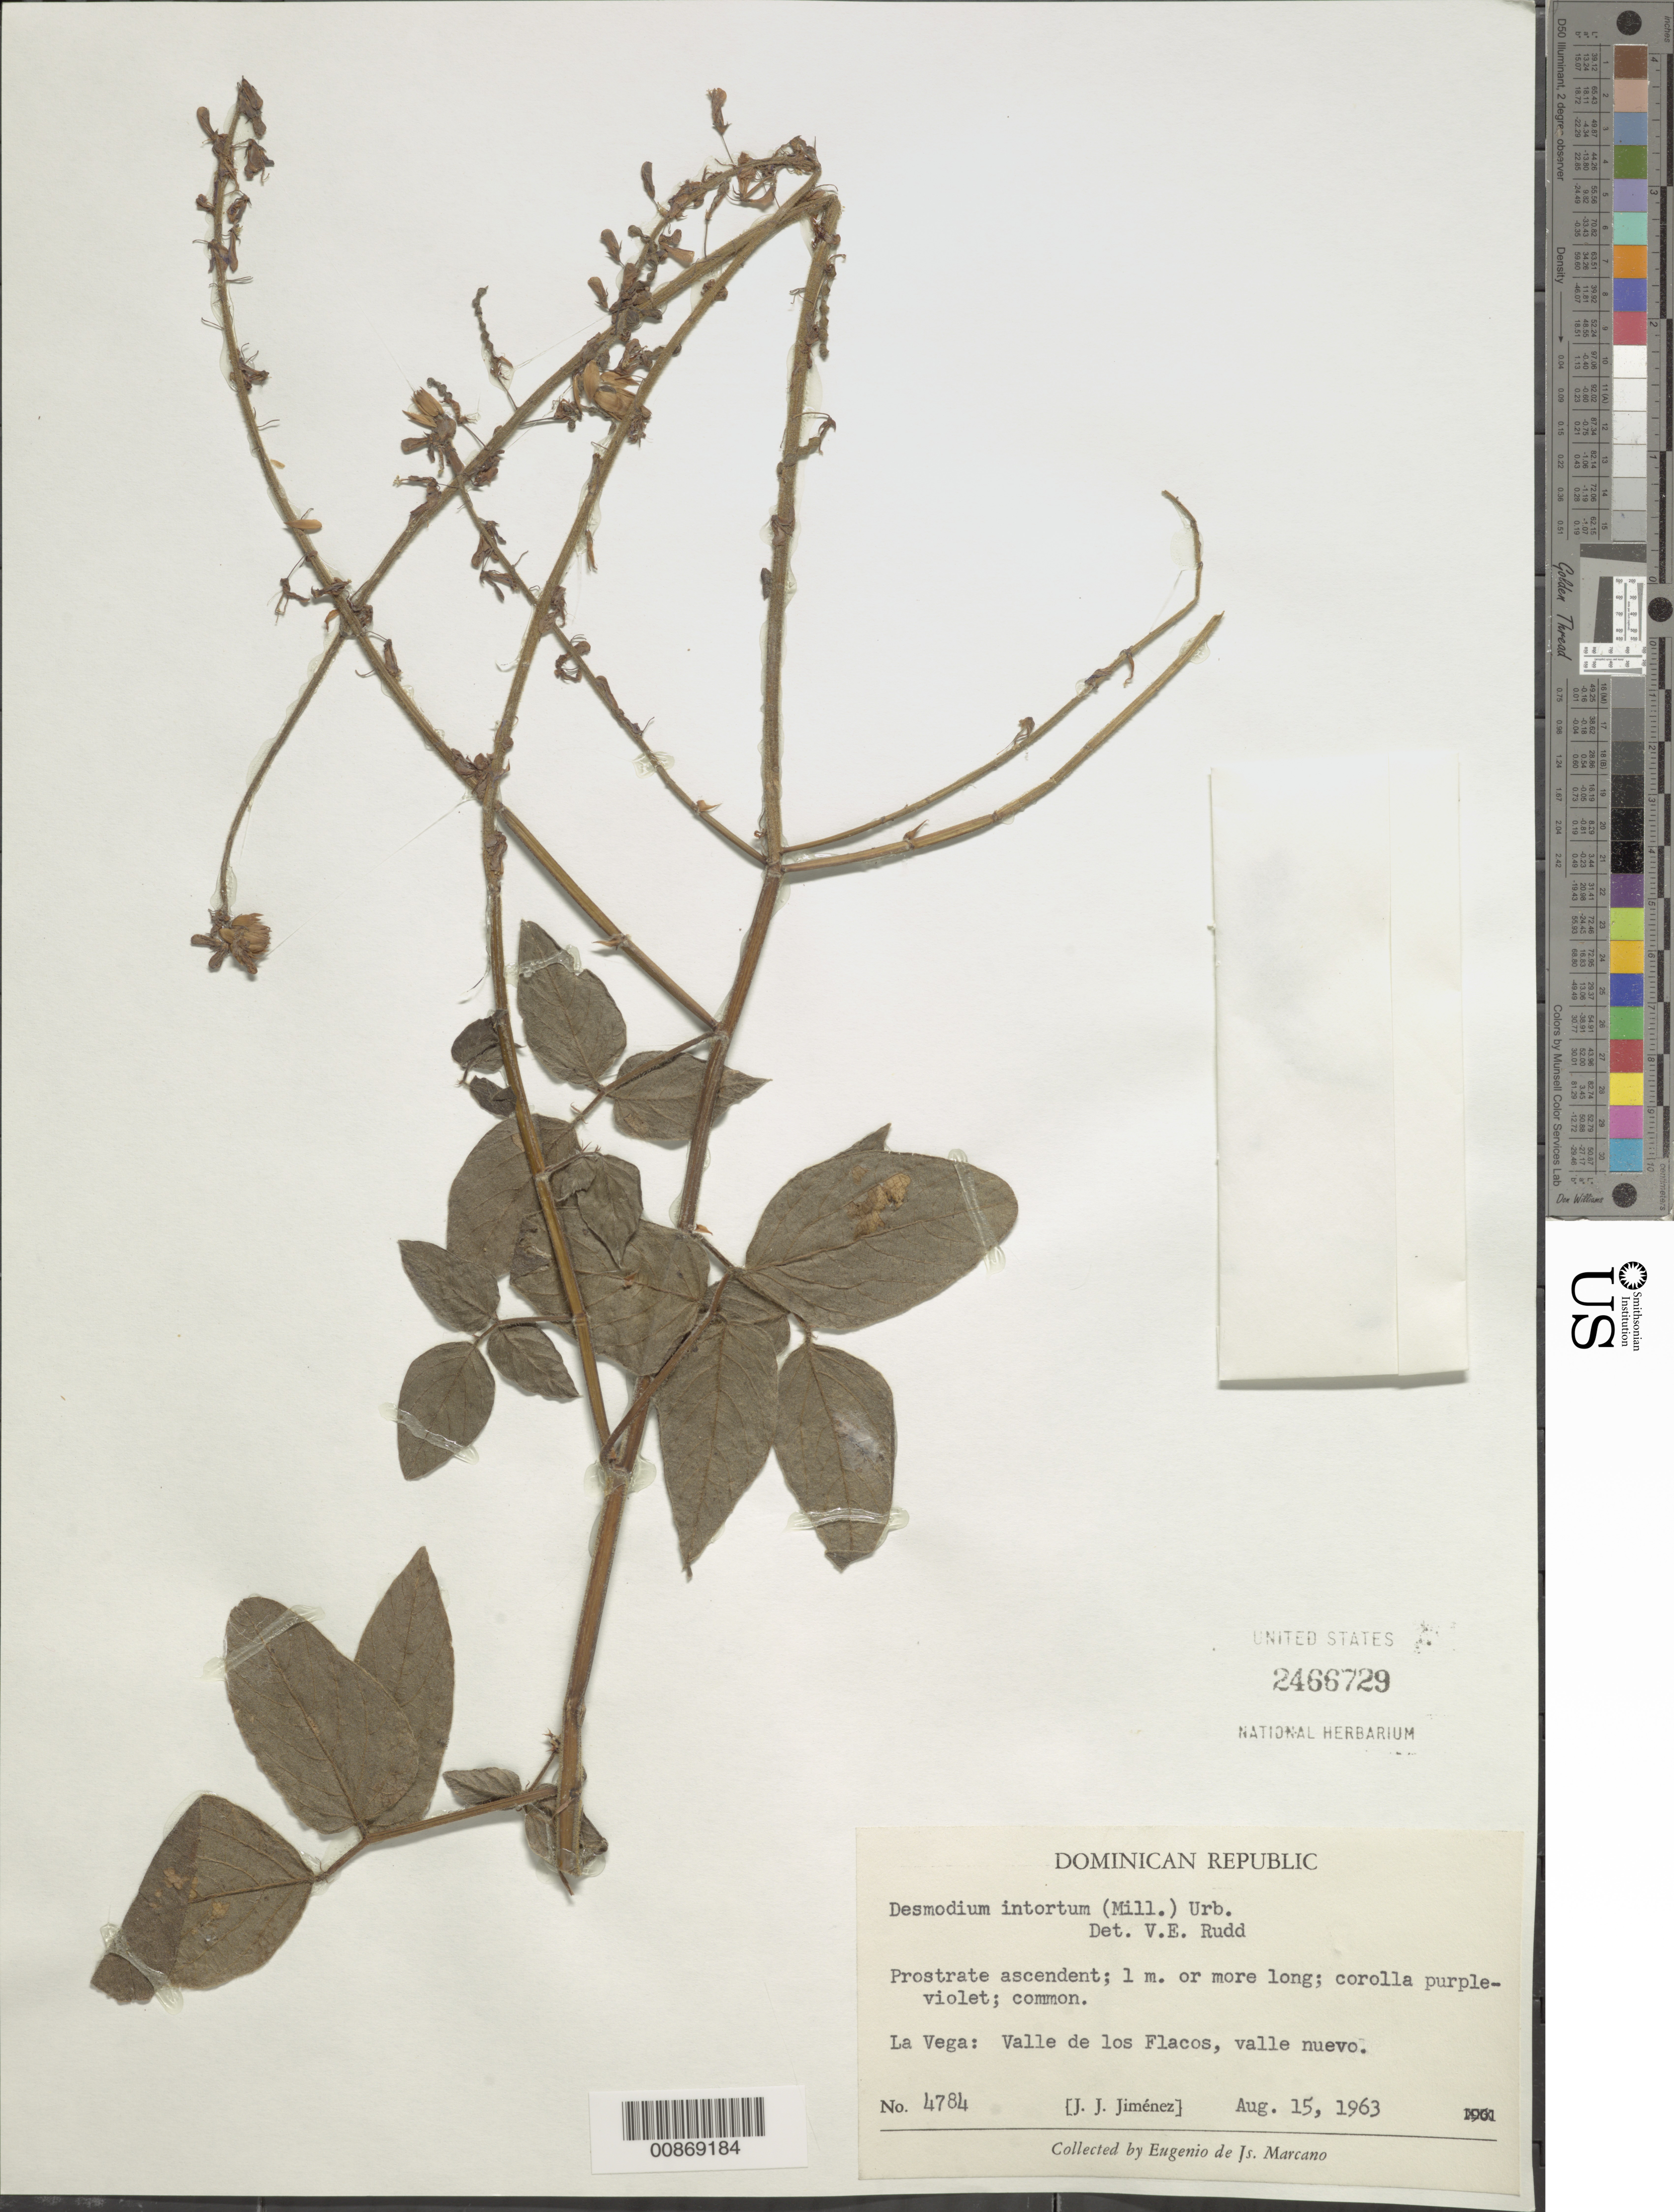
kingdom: Plantae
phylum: Tracheophyta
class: Magnoliopsida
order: Fabales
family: Fabaceae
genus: Desmodium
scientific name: Desmodium intortum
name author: (Mill.) Urb.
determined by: Rudd, V. E.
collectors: J. J. Jiménez Almonte & E. J. Marcano F.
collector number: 4784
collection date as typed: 15 Aug 1963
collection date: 1963-08-15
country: Dominican Republic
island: Hispaniola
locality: La Vega: Valle de los Flacos, Valle Nuevo.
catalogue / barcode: US 2466729